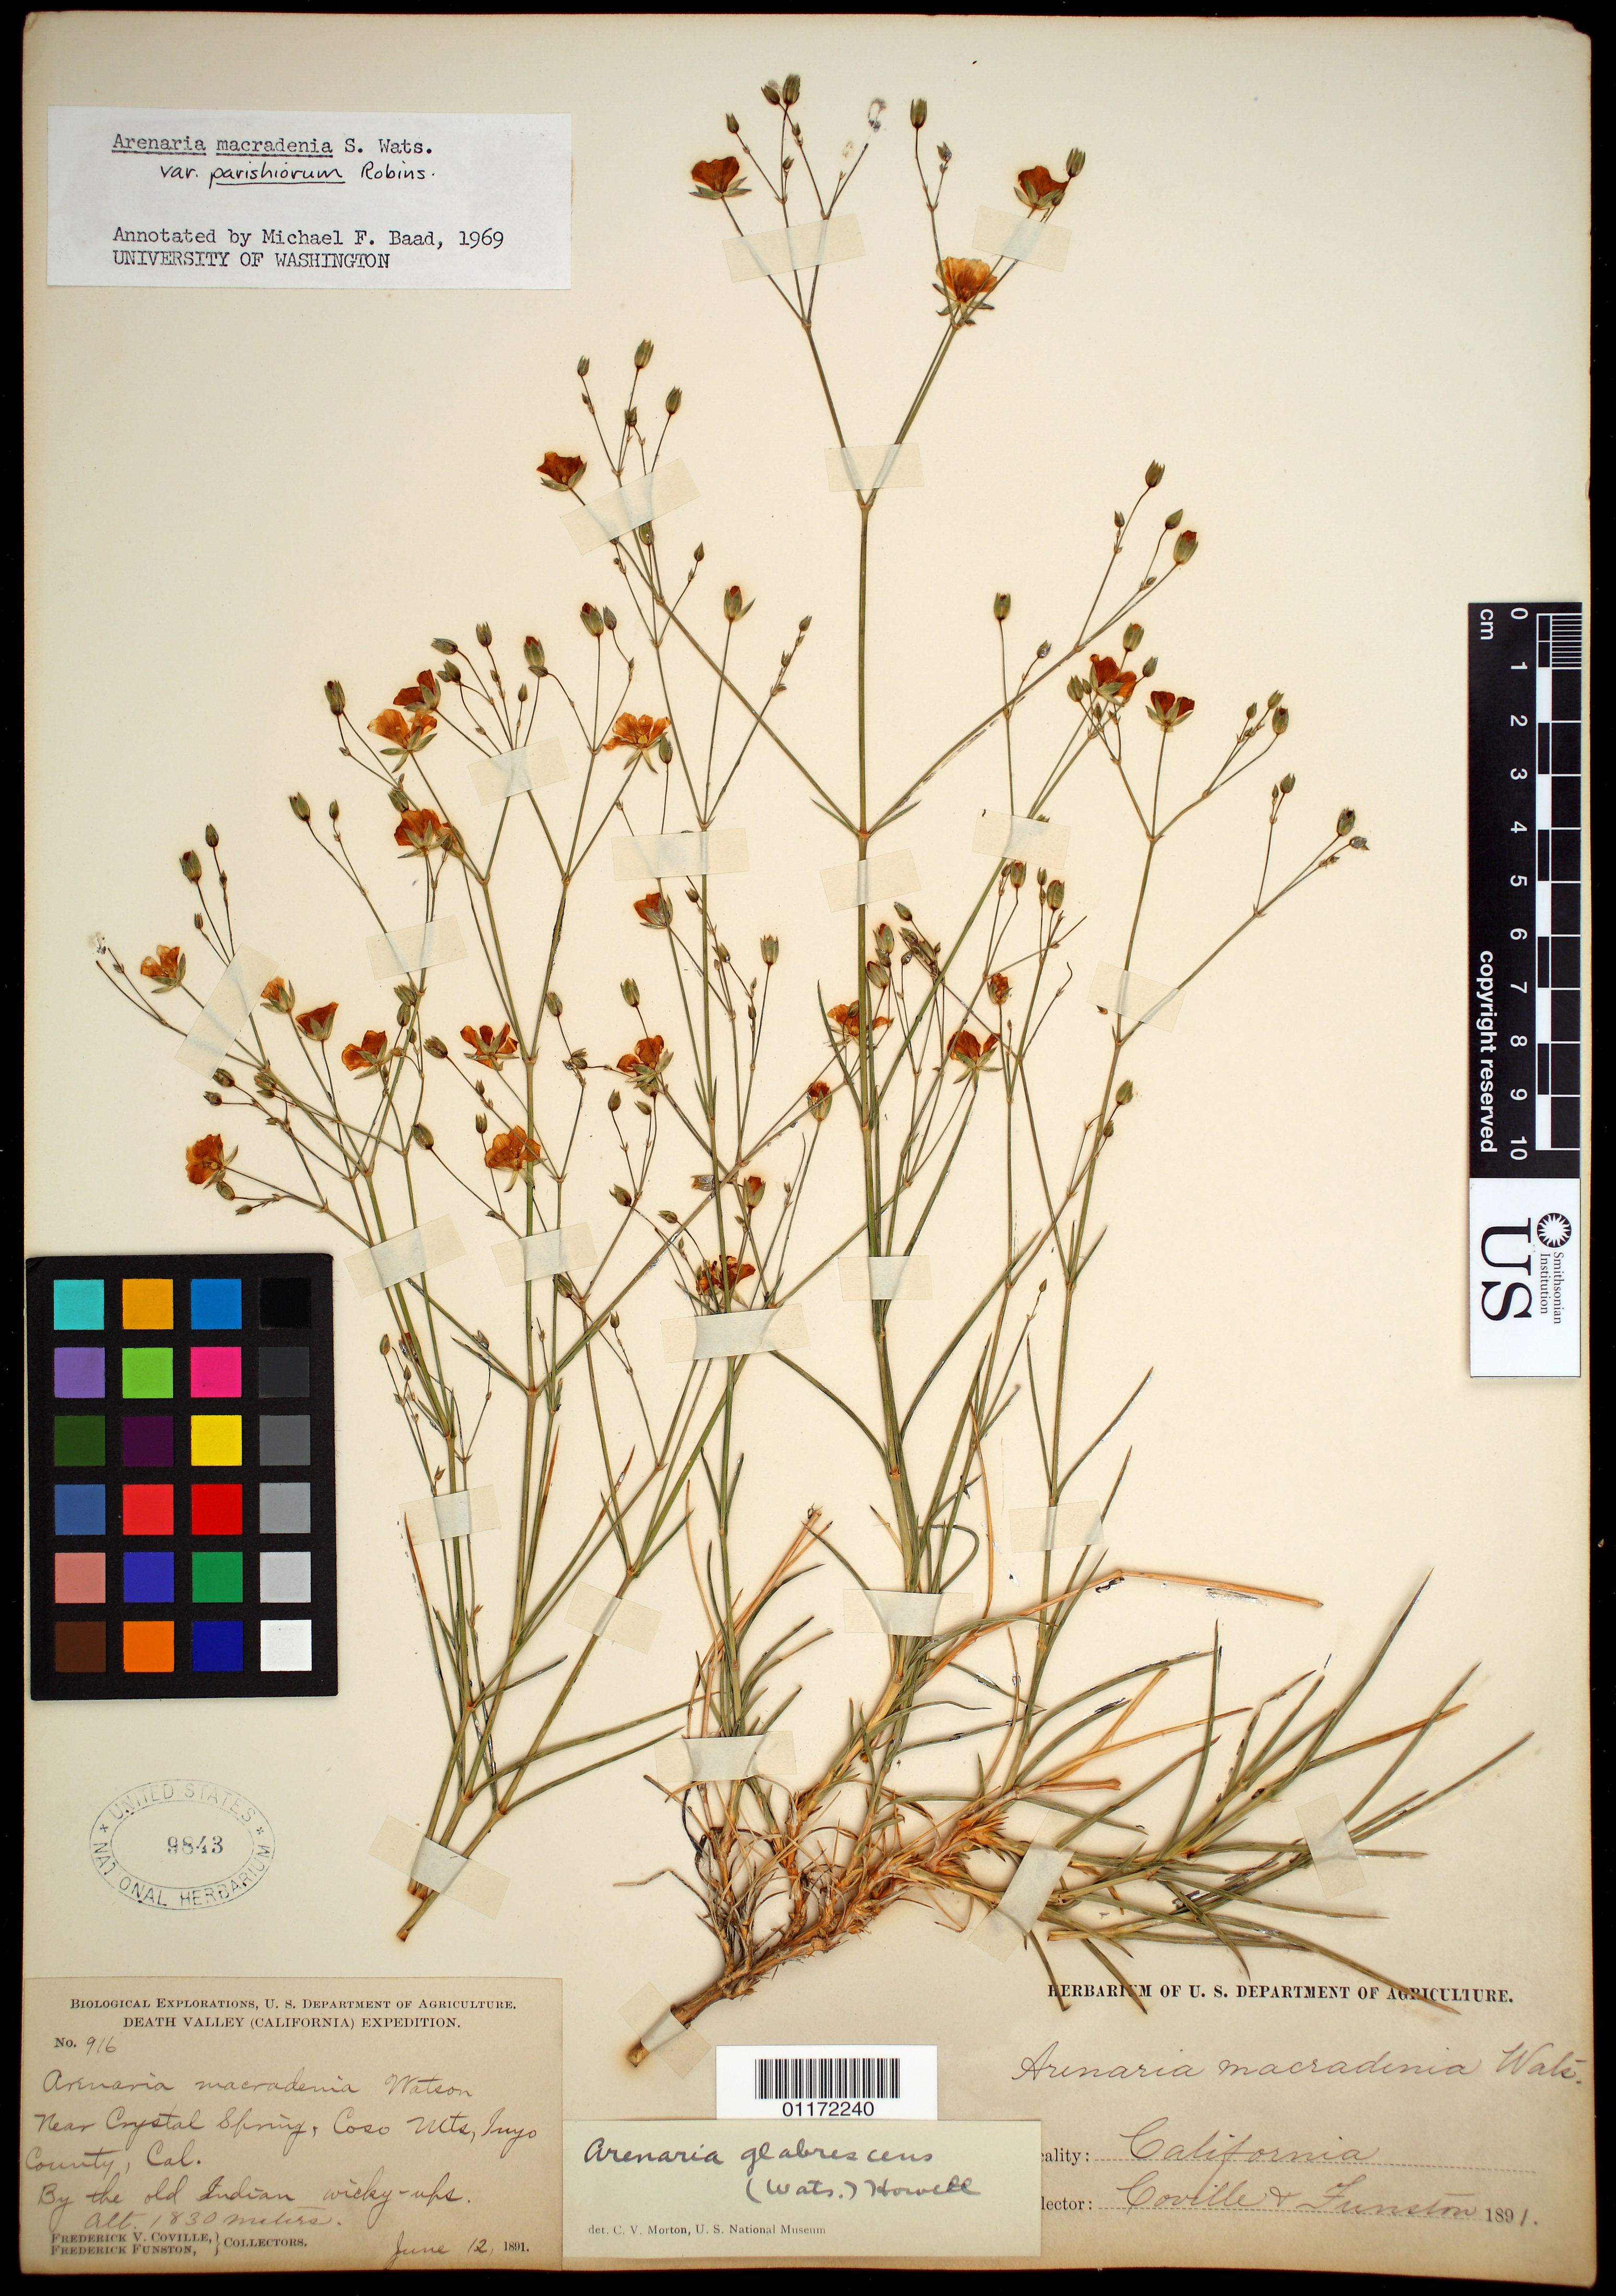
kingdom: Plantae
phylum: Tracheophyta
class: Magnoliopsida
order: Caryophyllales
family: Caryophyllaceae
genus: Eremogone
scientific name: Eremogone macradenia var. macradenia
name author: (S. Watson) Ikonn.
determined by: U.S. National Herbarium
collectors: F. V. Coville & F. Funston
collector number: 916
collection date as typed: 12 Jun 1891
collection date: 1891-06-12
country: United States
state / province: California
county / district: Inyo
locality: Coso Mts., near Crystal Spring.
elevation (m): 1830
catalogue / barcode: US 9843